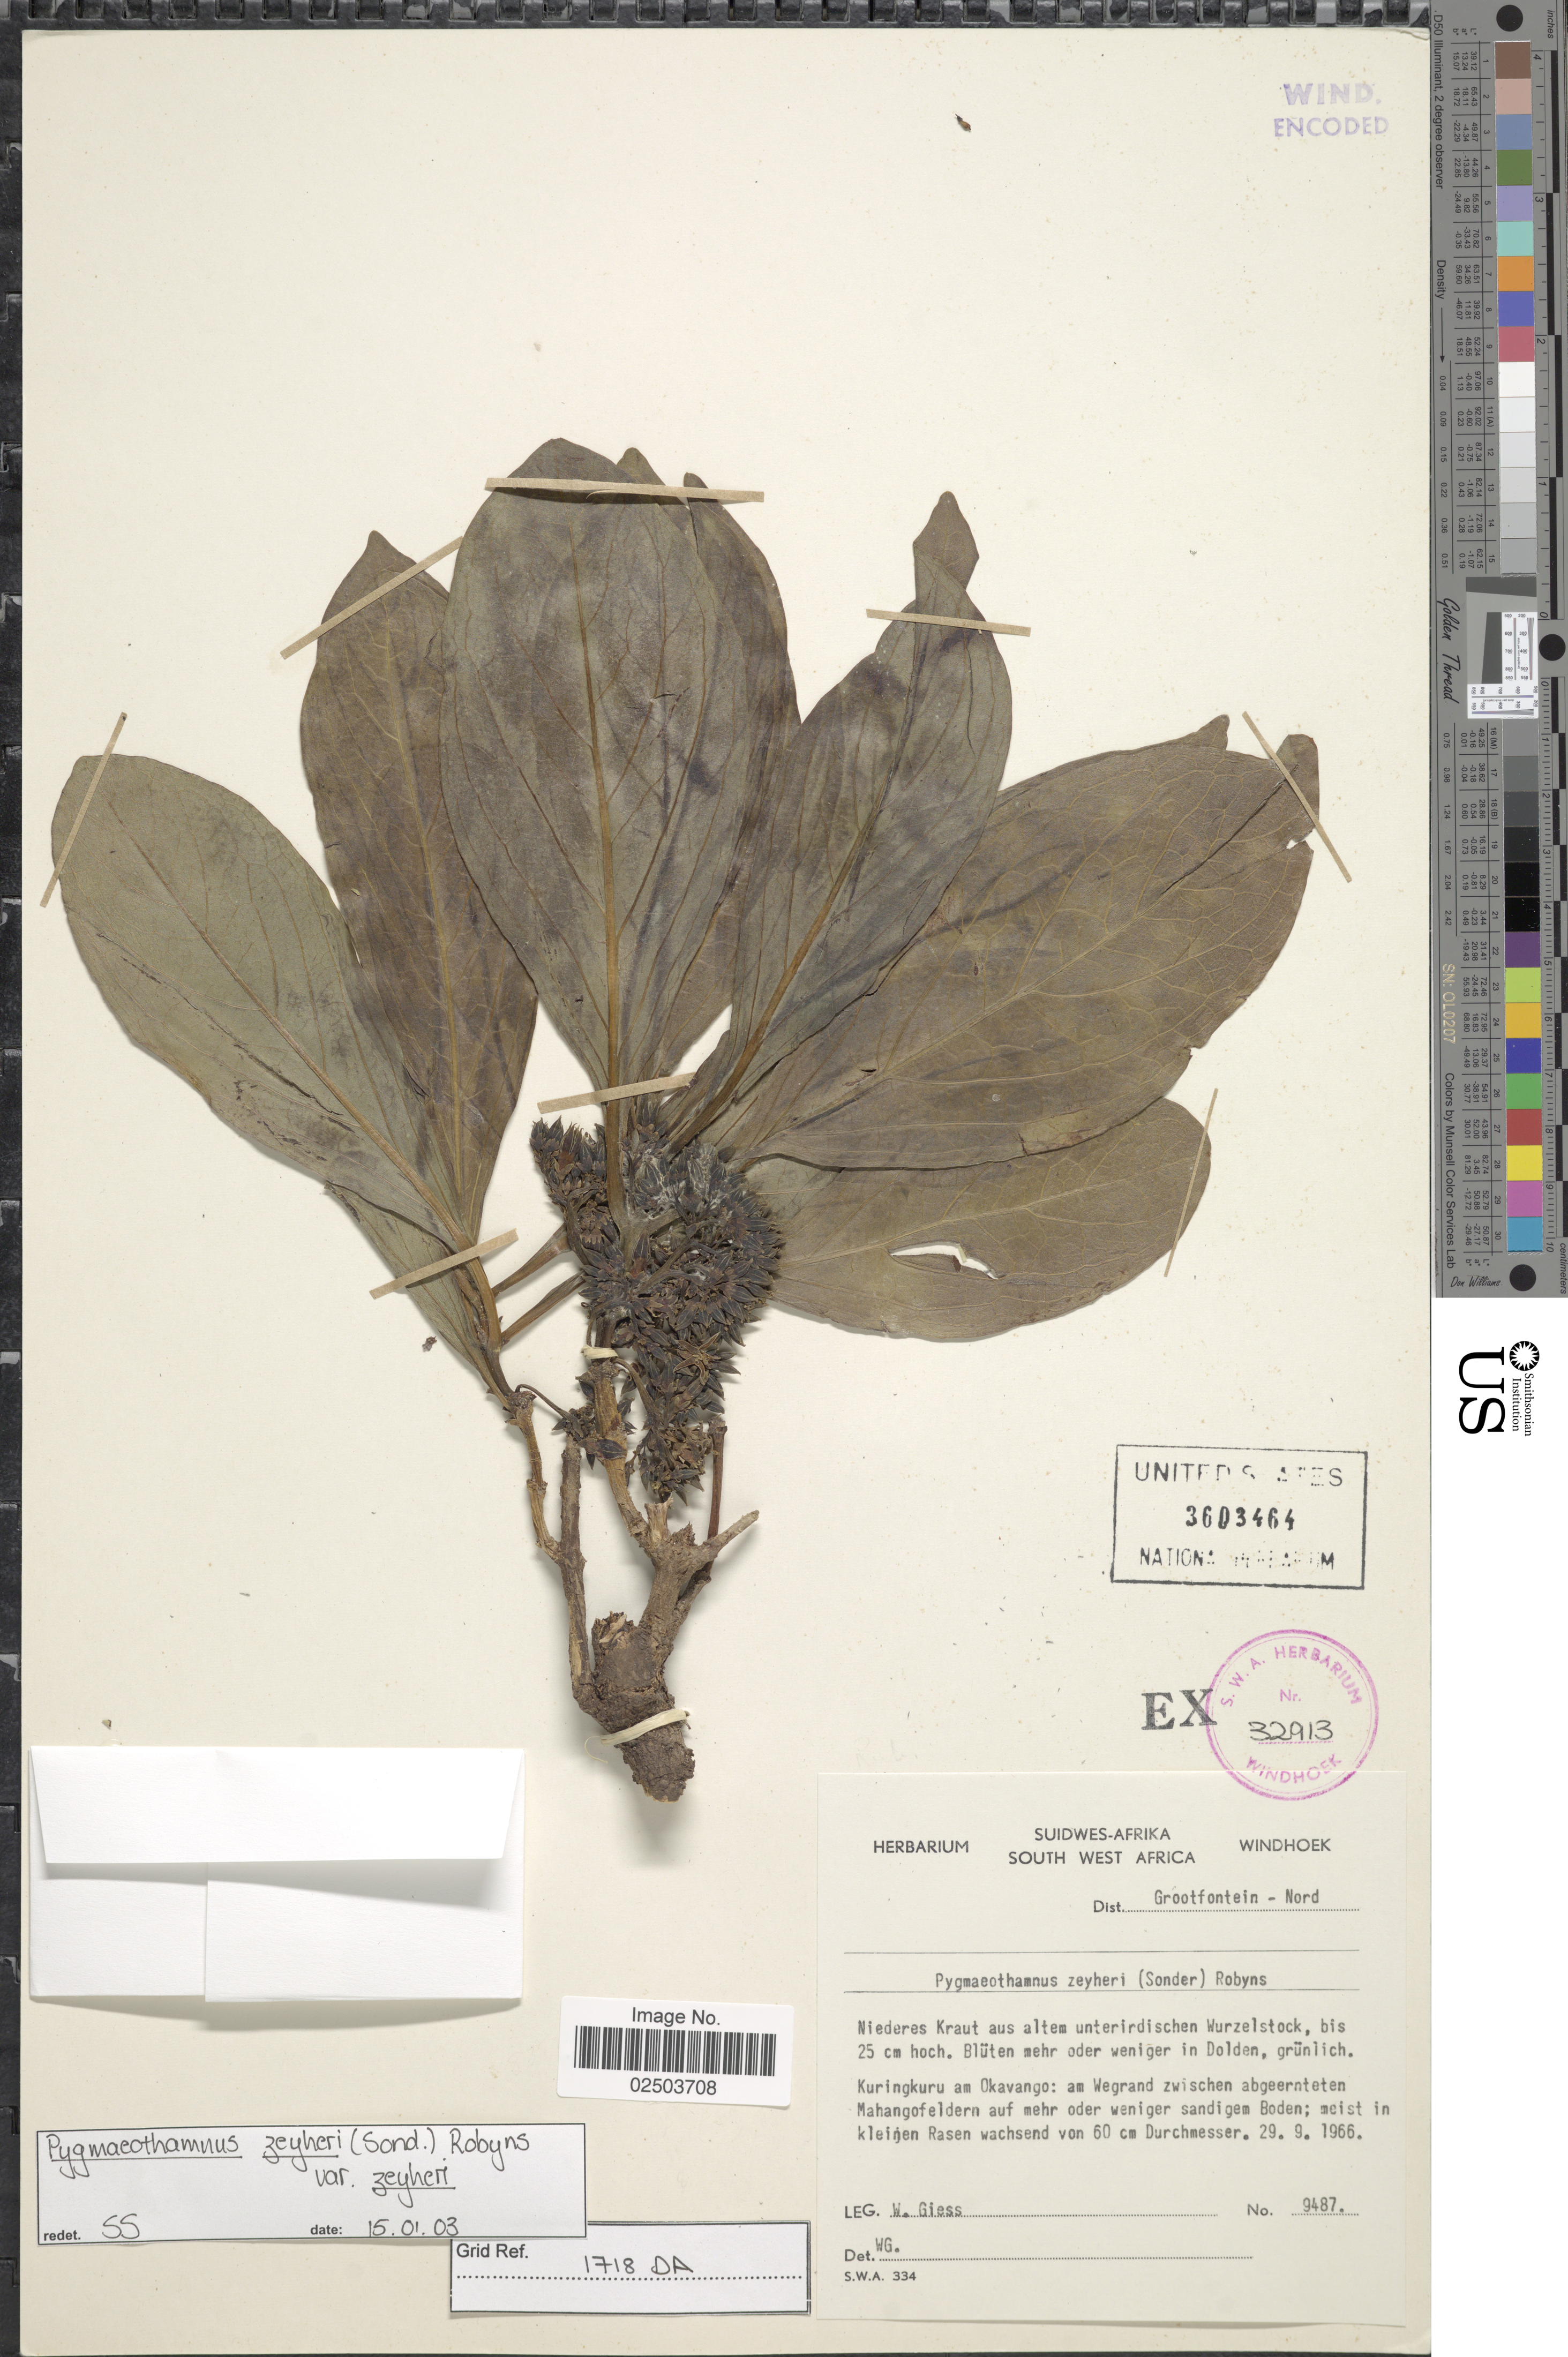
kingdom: Plantae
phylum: Tracheophyta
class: Magnoliopsida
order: Gentianales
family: Rubiaceae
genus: Pygmaeothamnus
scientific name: Pygmaeothamnus zeyheri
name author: (Sond.) Robyns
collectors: W. Giess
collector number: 9487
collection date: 1966-09-29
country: Namibia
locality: Kuringkuru am Okavango: am Wegrand zwischen abgeernteten Mahangofeldern auf mehr oder weniger sandigem Boden [unsure placement]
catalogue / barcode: US 3603464